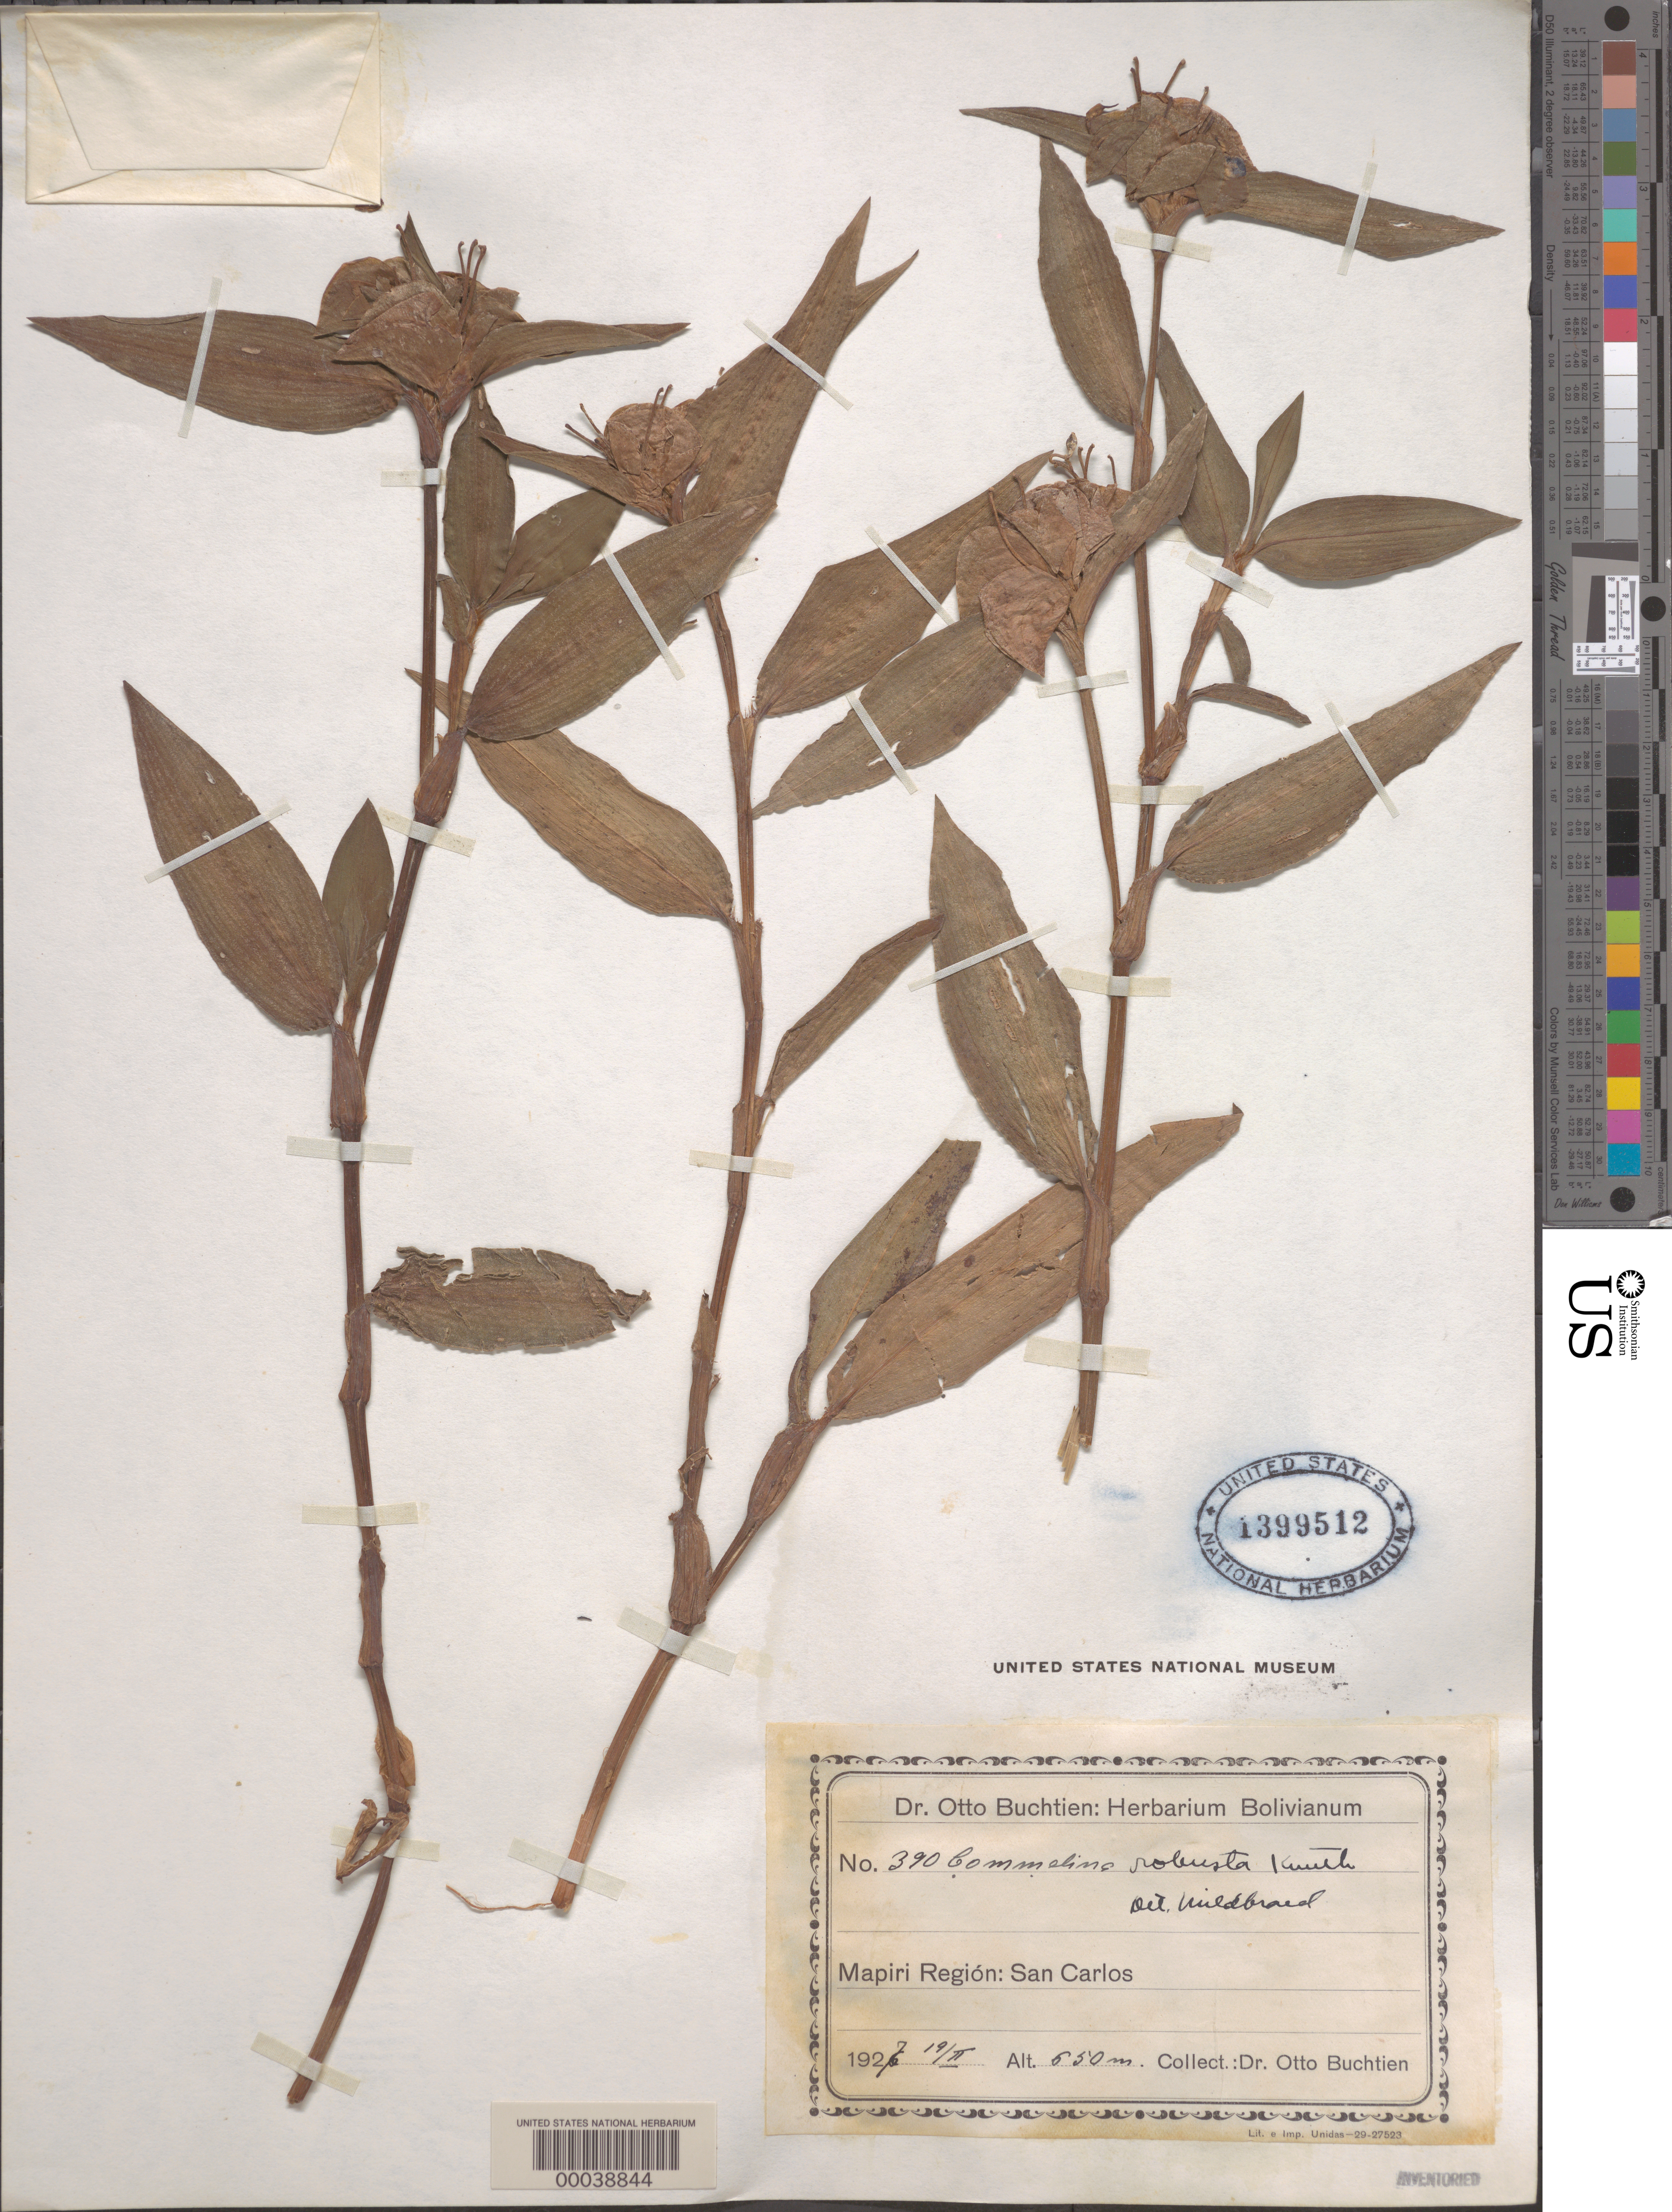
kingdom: Plantae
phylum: Tracheophyta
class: Liliopsida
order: Commelinales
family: Commelinaceae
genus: Commelina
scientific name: Commelina obliqua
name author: Vahl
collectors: O. Buchtien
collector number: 390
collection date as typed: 19 Feb 1927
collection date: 1927-02-19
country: Bolivia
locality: San Carlos; Mapiri region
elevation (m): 650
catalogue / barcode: US 1399512